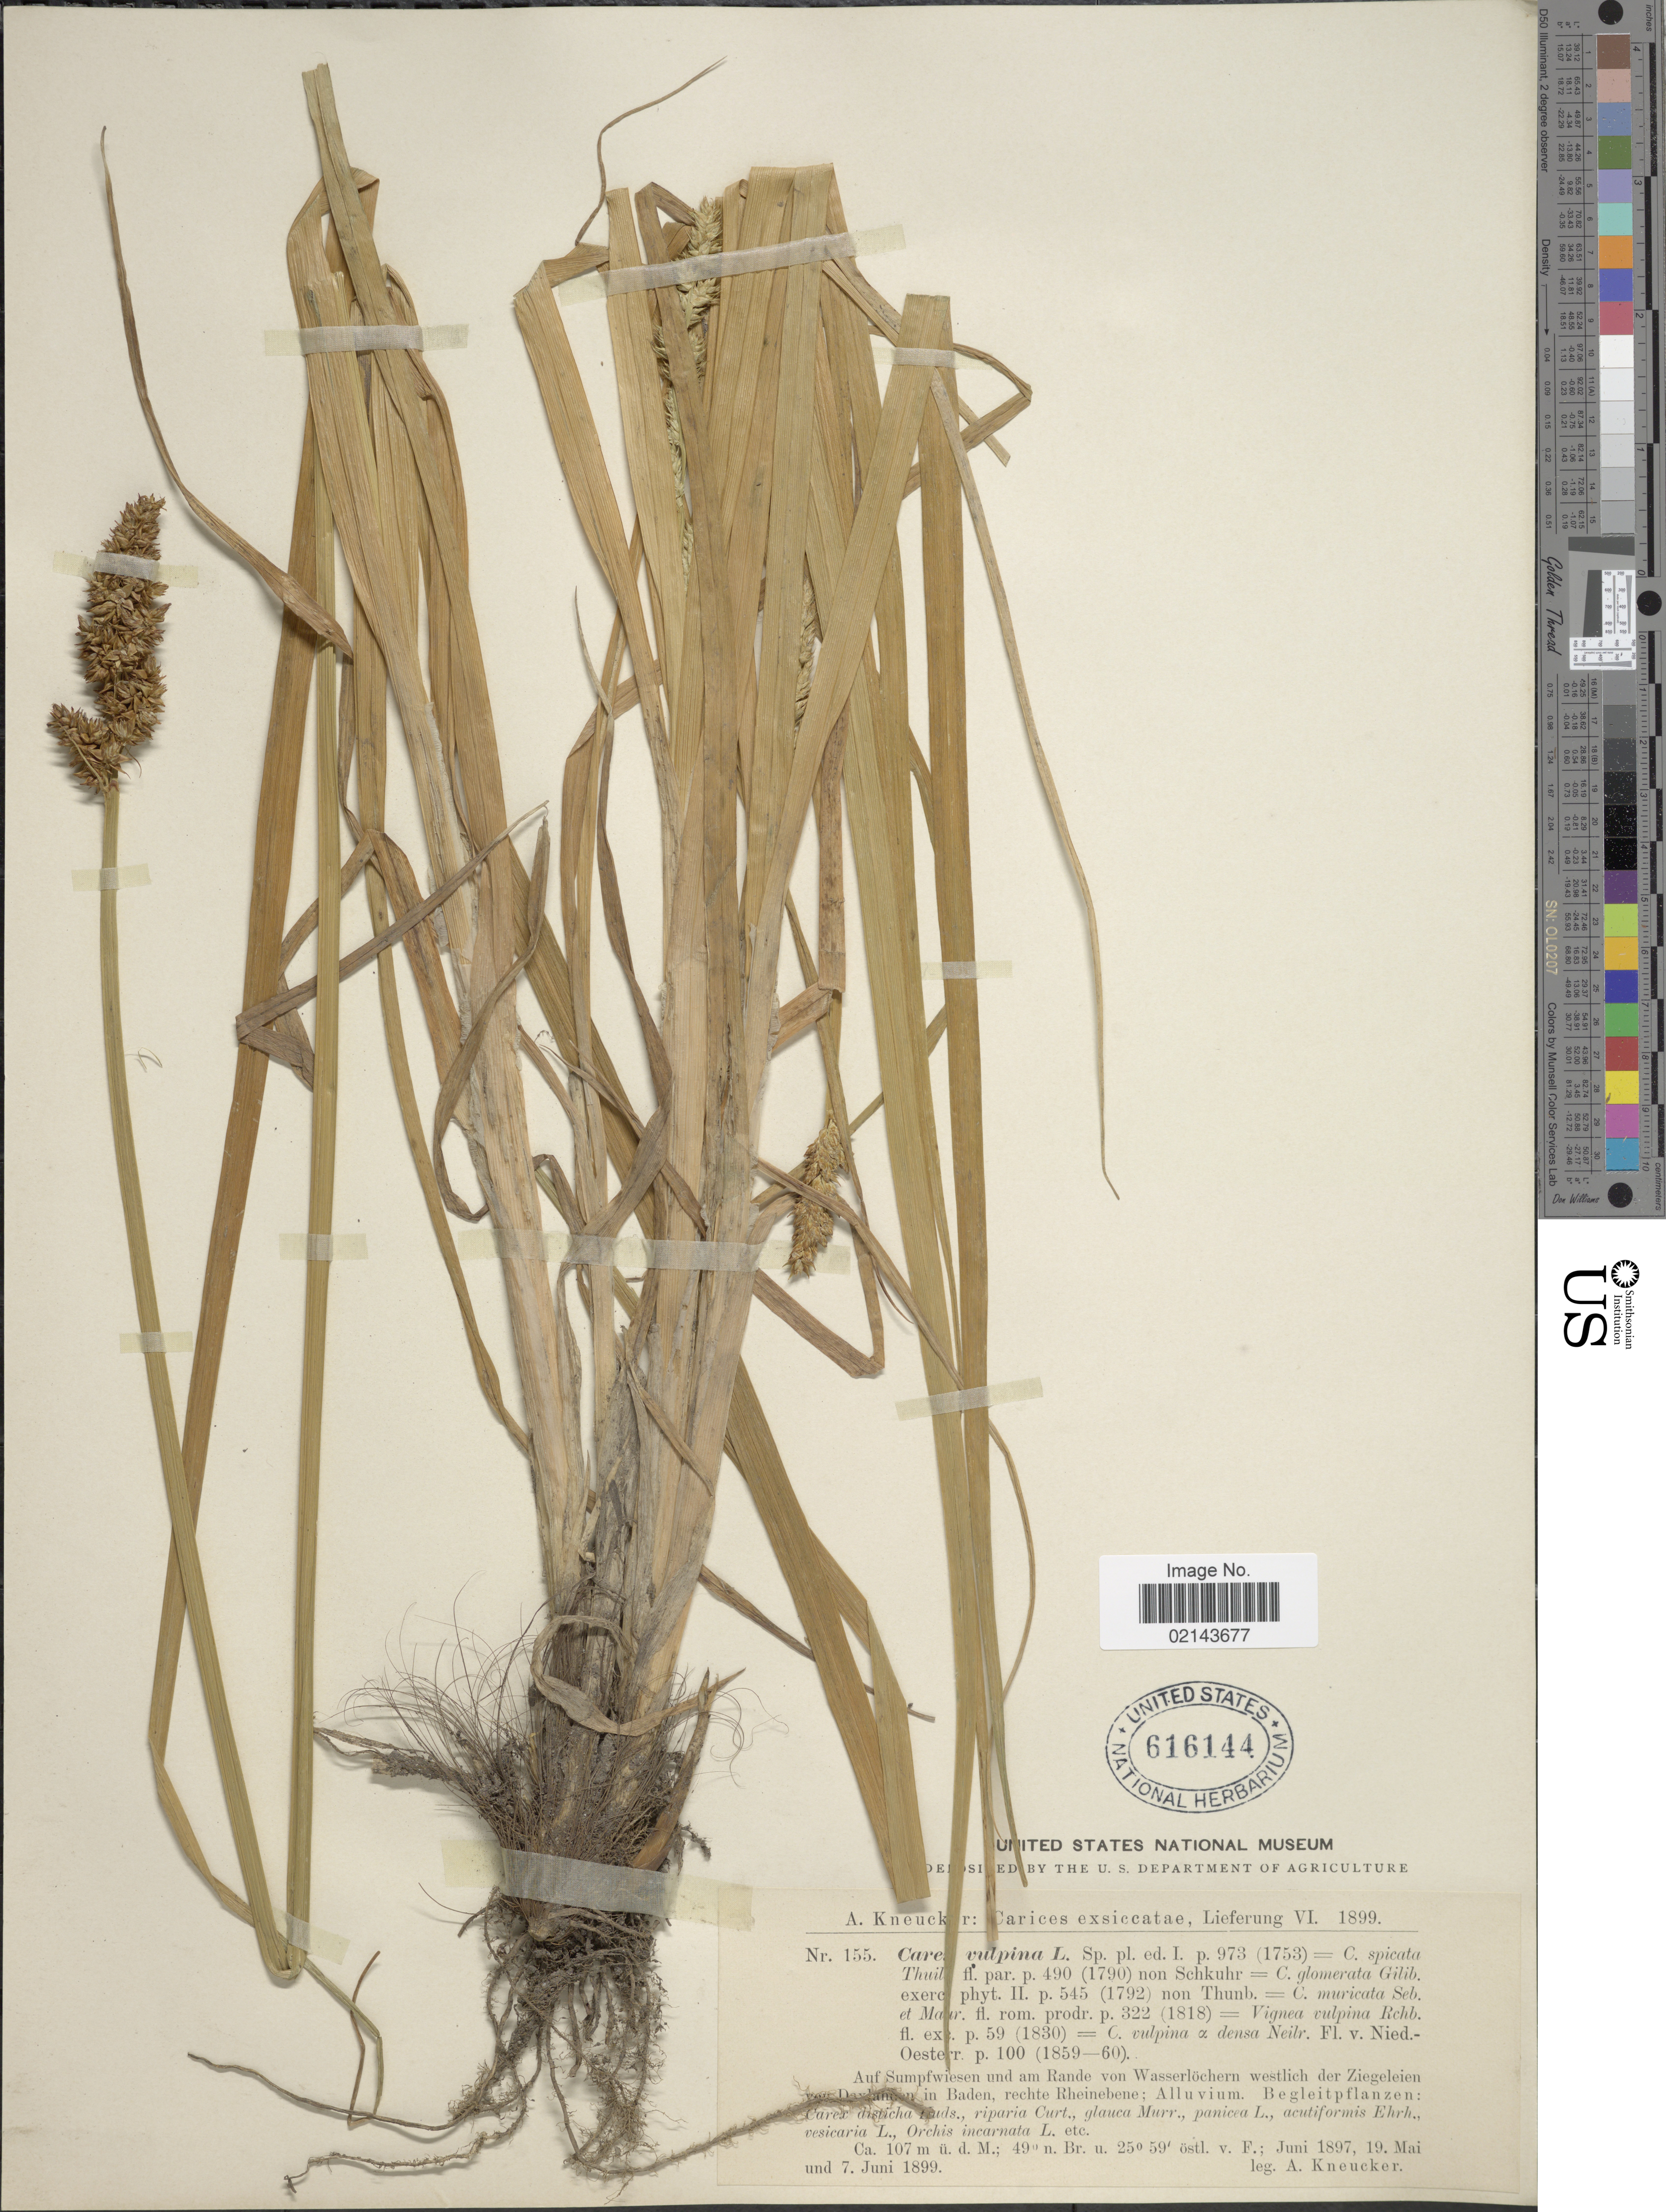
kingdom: Plantae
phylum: Tracheophyta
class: Liliopsida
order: Poales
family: Cyperaceae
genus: Carex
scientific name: Carex vulpina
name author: L.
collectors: A. Kneucker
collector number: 155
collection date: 1897-06/1899-06-07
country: Germany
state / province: Baden-Württemberg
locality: Auf Sumpfwiesen und am Rande von Wasserlöchern westlich der Ziegeleien [illegible text] in Baden, rechte Rheinbene; Alluvium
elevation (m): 107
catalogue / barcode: US 616144